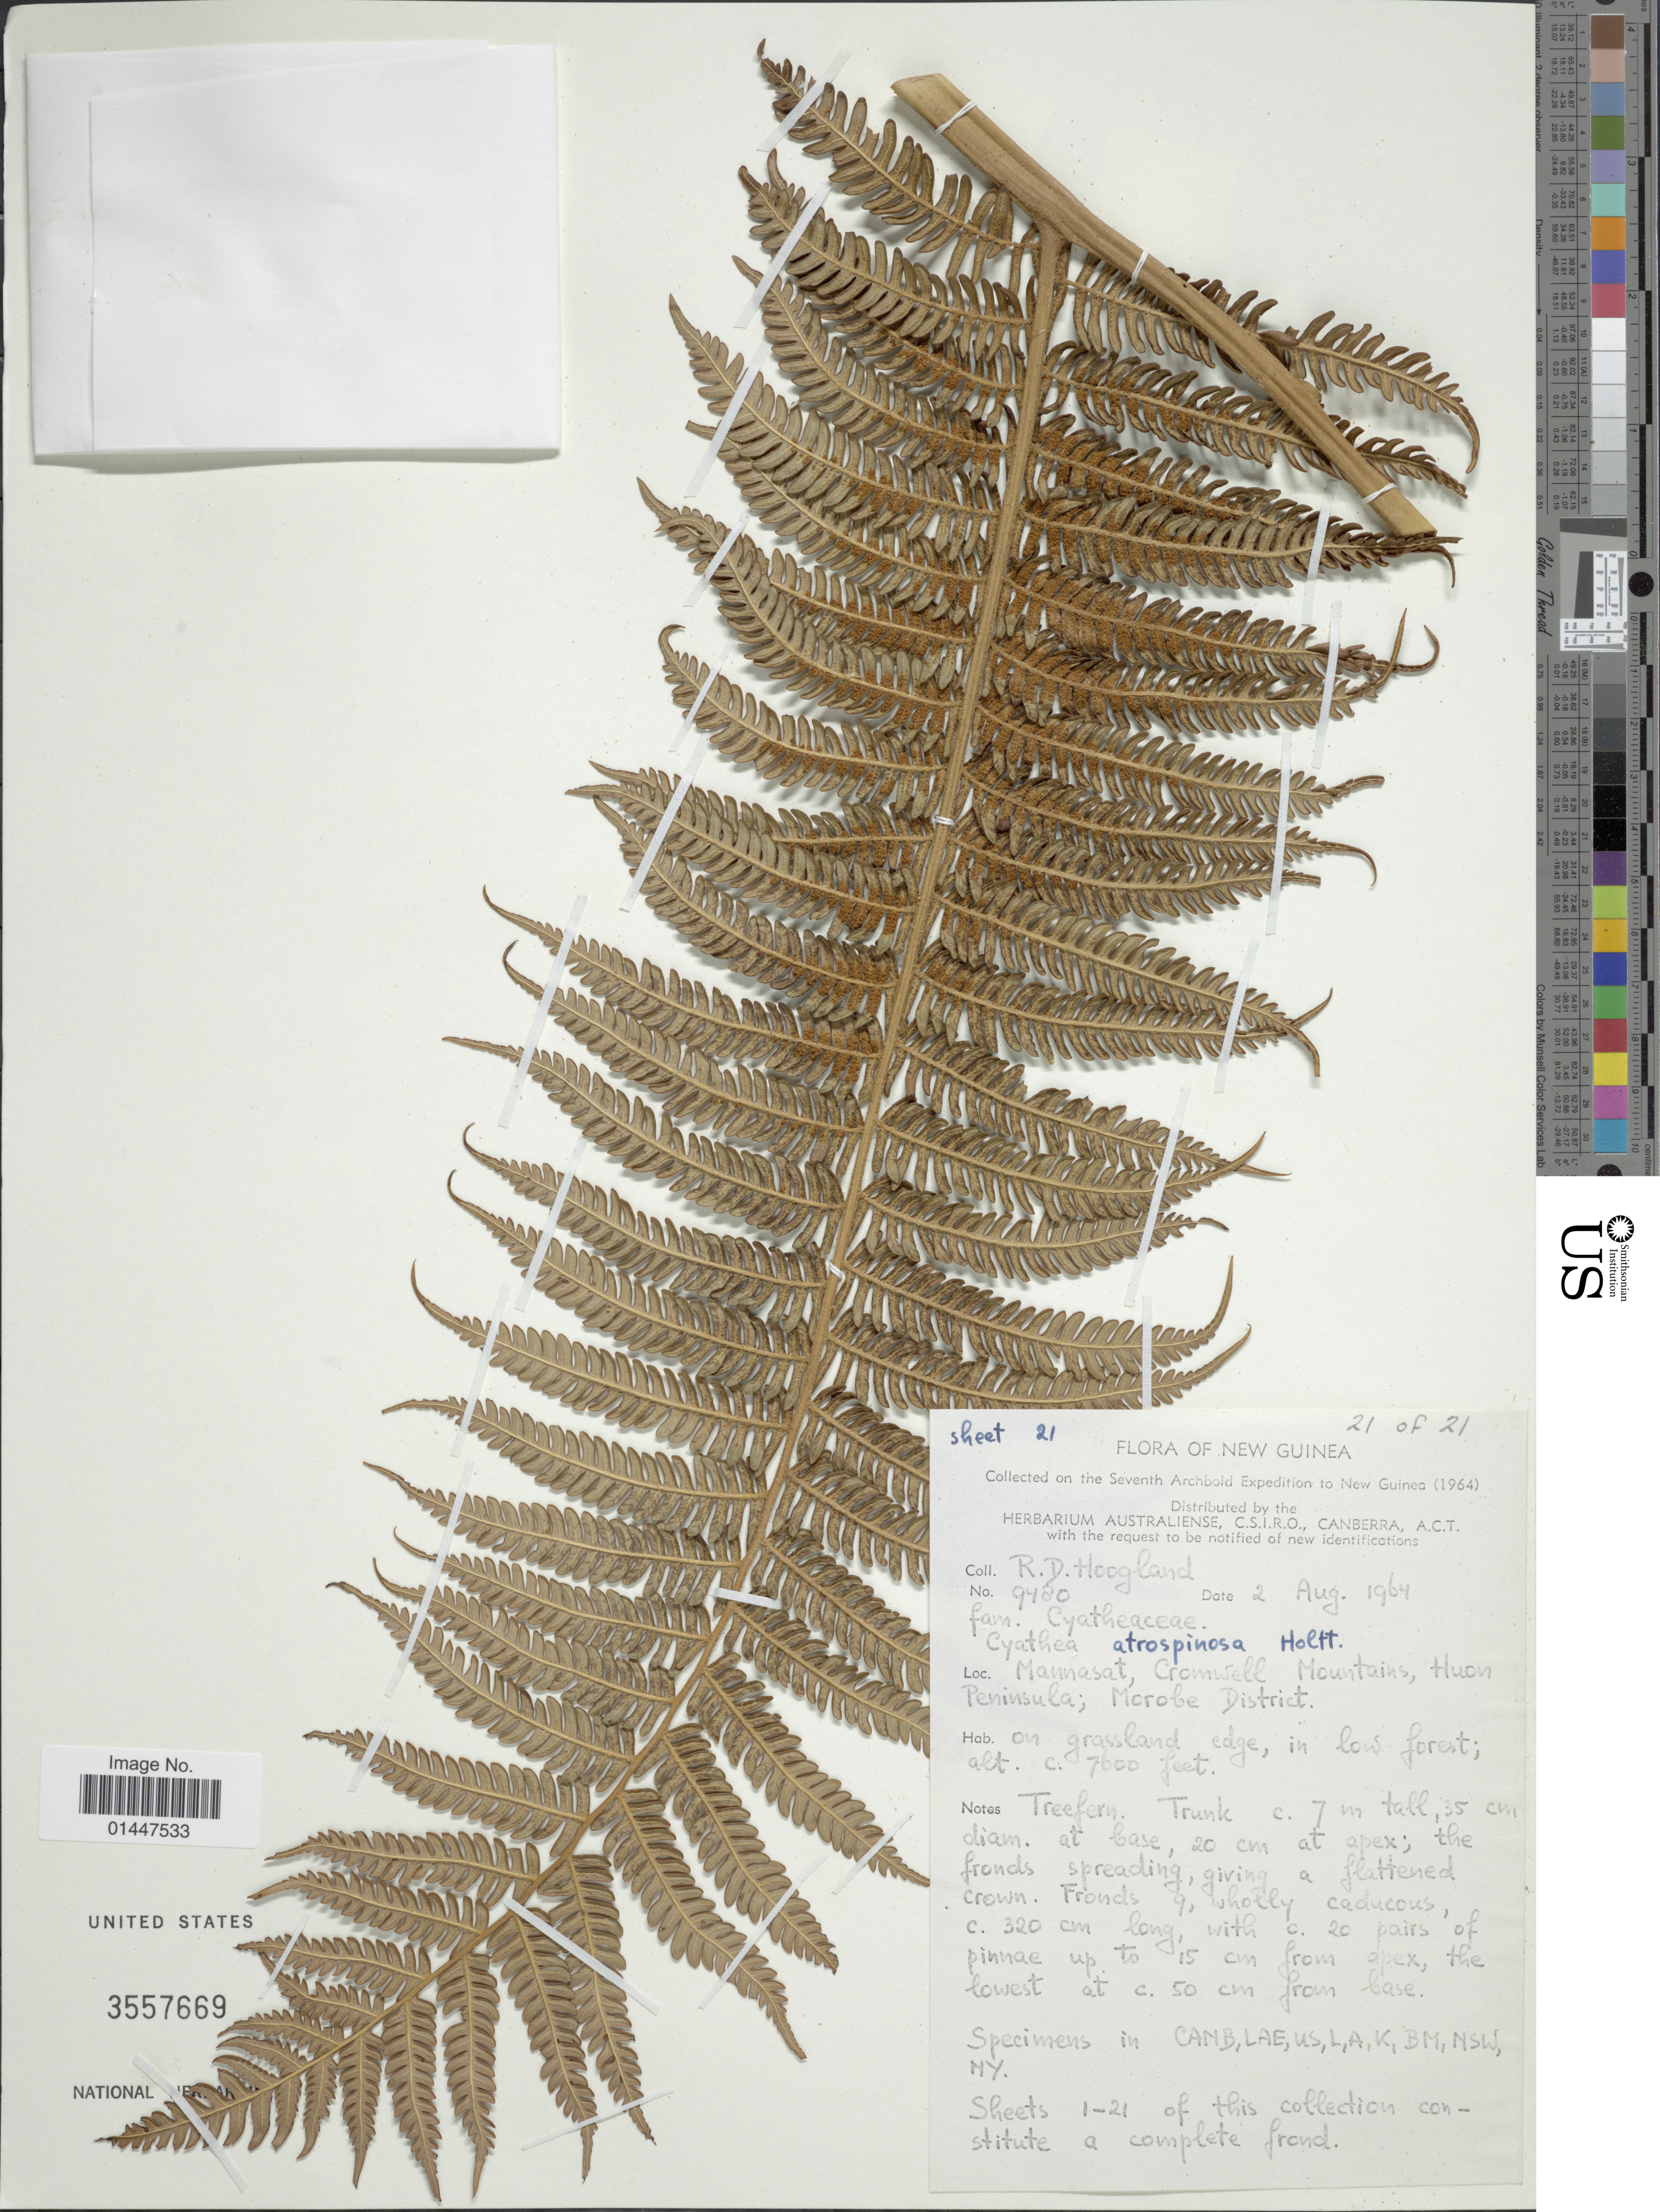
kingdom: Plantae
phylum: Tracheophyta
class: Polypodiopsida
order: Cyatheales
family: Cyatheaceae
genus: Sphaeropteris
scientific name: Sphaeropteris atrospinosa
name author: (Holttum) R.M. Tryon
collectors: R. D. Hoogland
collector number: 9480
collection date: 1964-08-02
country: Papua New Guinea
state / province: Morobe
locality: New Guinea. Mannasat, Cromwell Mountains, Huon Peninsula; Morobe District.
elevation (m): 2316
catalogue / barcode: US 3557669